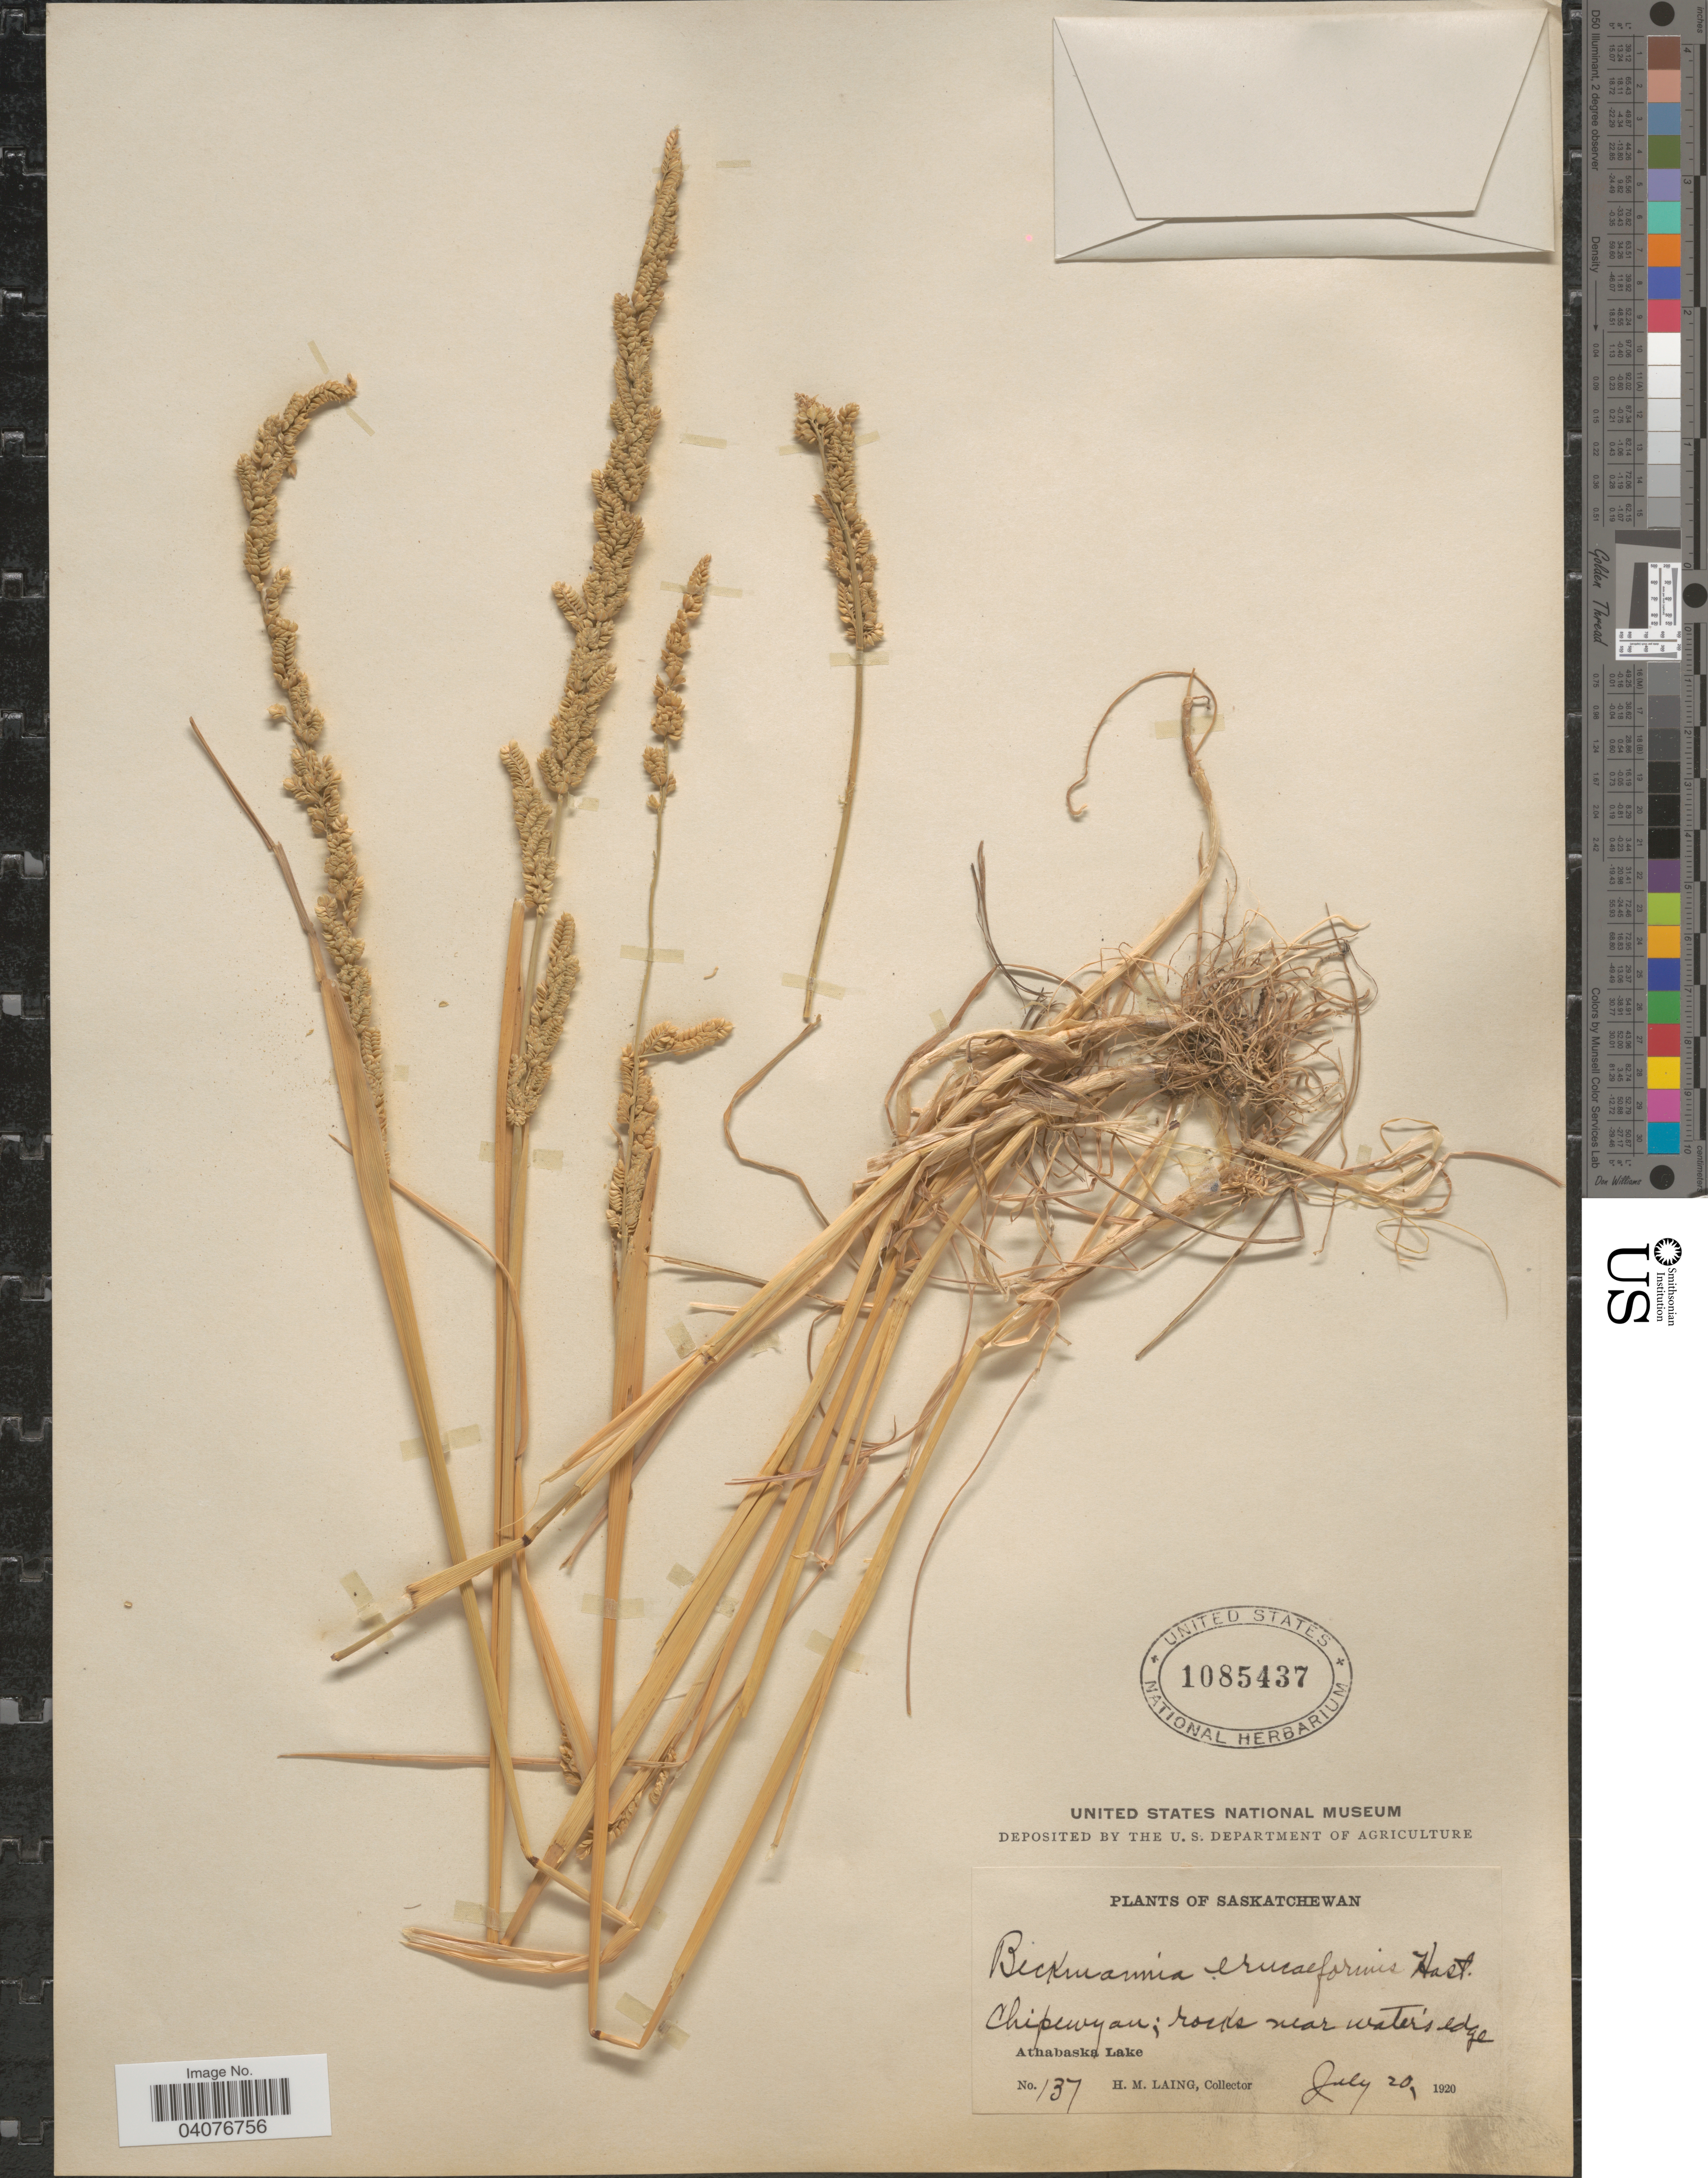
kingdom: Plantae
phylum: Tracheophyta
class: Liliopsida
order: Poales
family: Poaceae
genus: Beckmannia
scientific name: Beckmannia syzigachne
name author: (Steud.) Fernald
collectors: H. Laing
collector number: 137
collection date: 1920-07-20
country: Canada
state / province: Saskatchewan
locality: Chipewyan; rocks near water's edge. Athabaska Lake.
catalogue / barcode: US 1085437